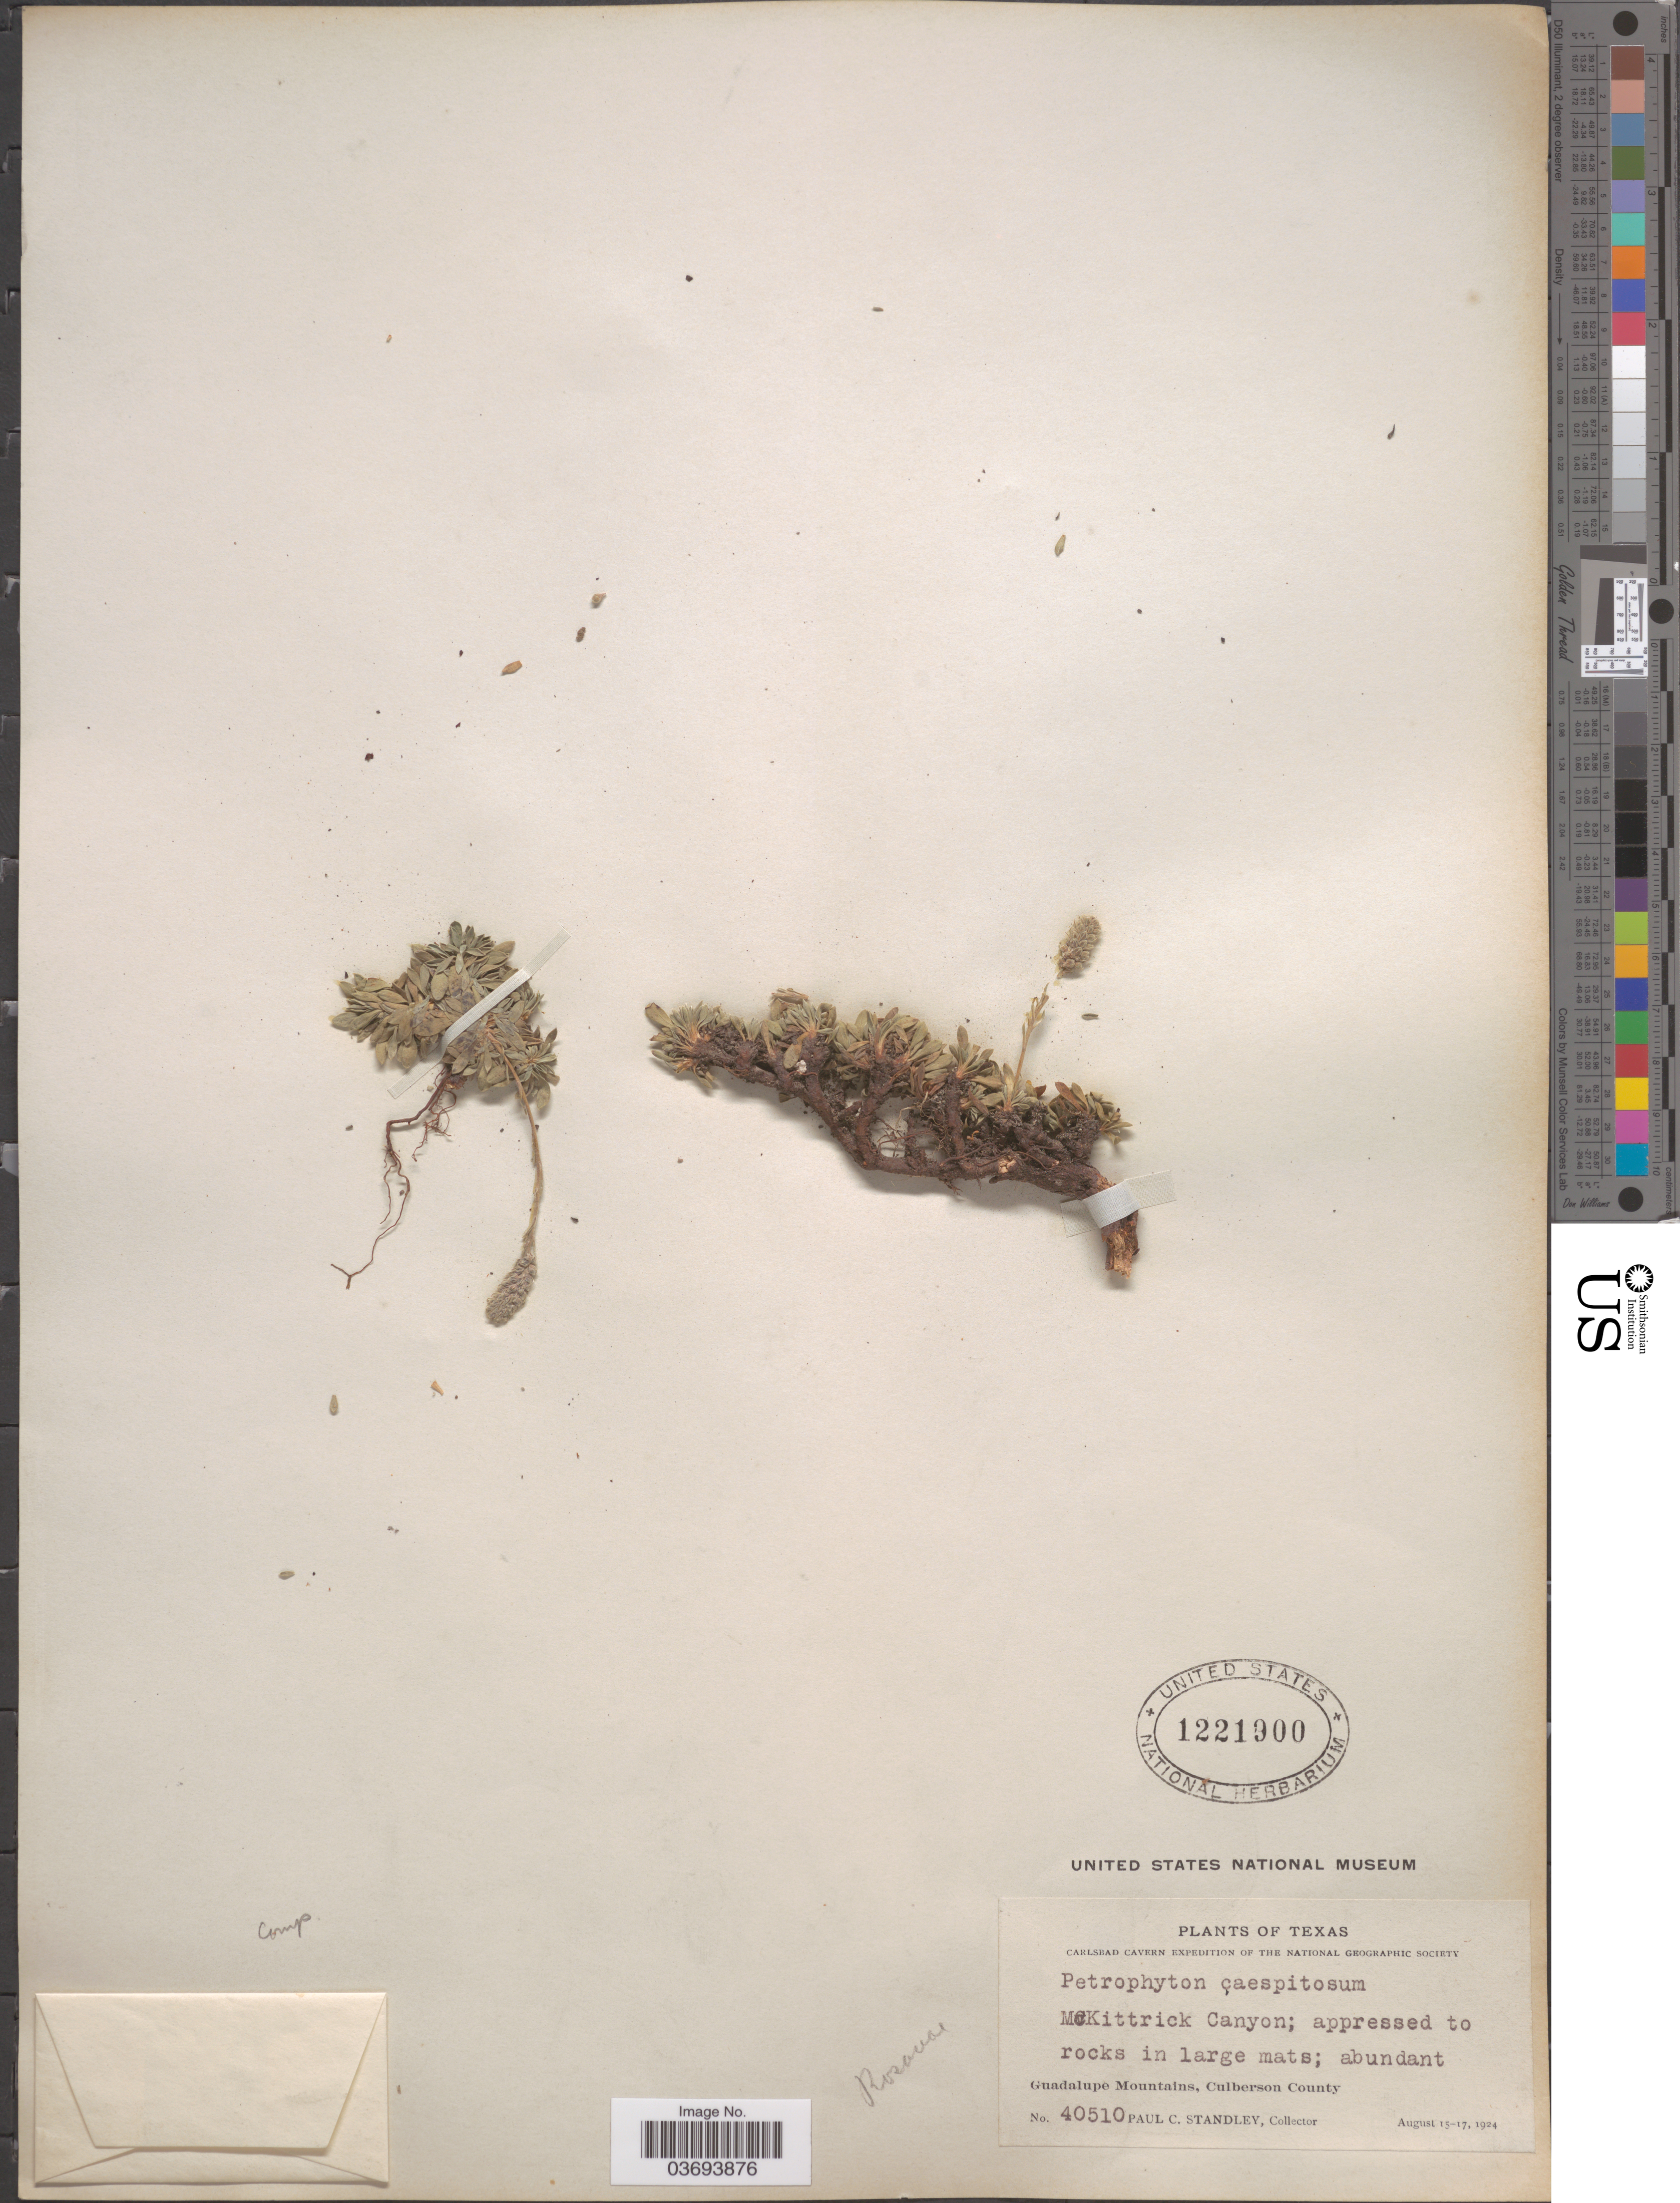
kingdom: Plantae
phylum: Tracheophyta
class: Magnoliopsida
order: Rosales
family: Rosaceae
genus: Petrophytum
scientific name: Petrophytum caespitosum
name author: (Nutt.) Rydb.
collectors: P. C. Standley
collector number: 40510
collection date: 1924-08-15/1924-08-17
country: United States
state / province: Texas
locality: McKittrick Canyon. Guadalupe Mountains, Culberson County.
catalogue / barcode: US 1221900